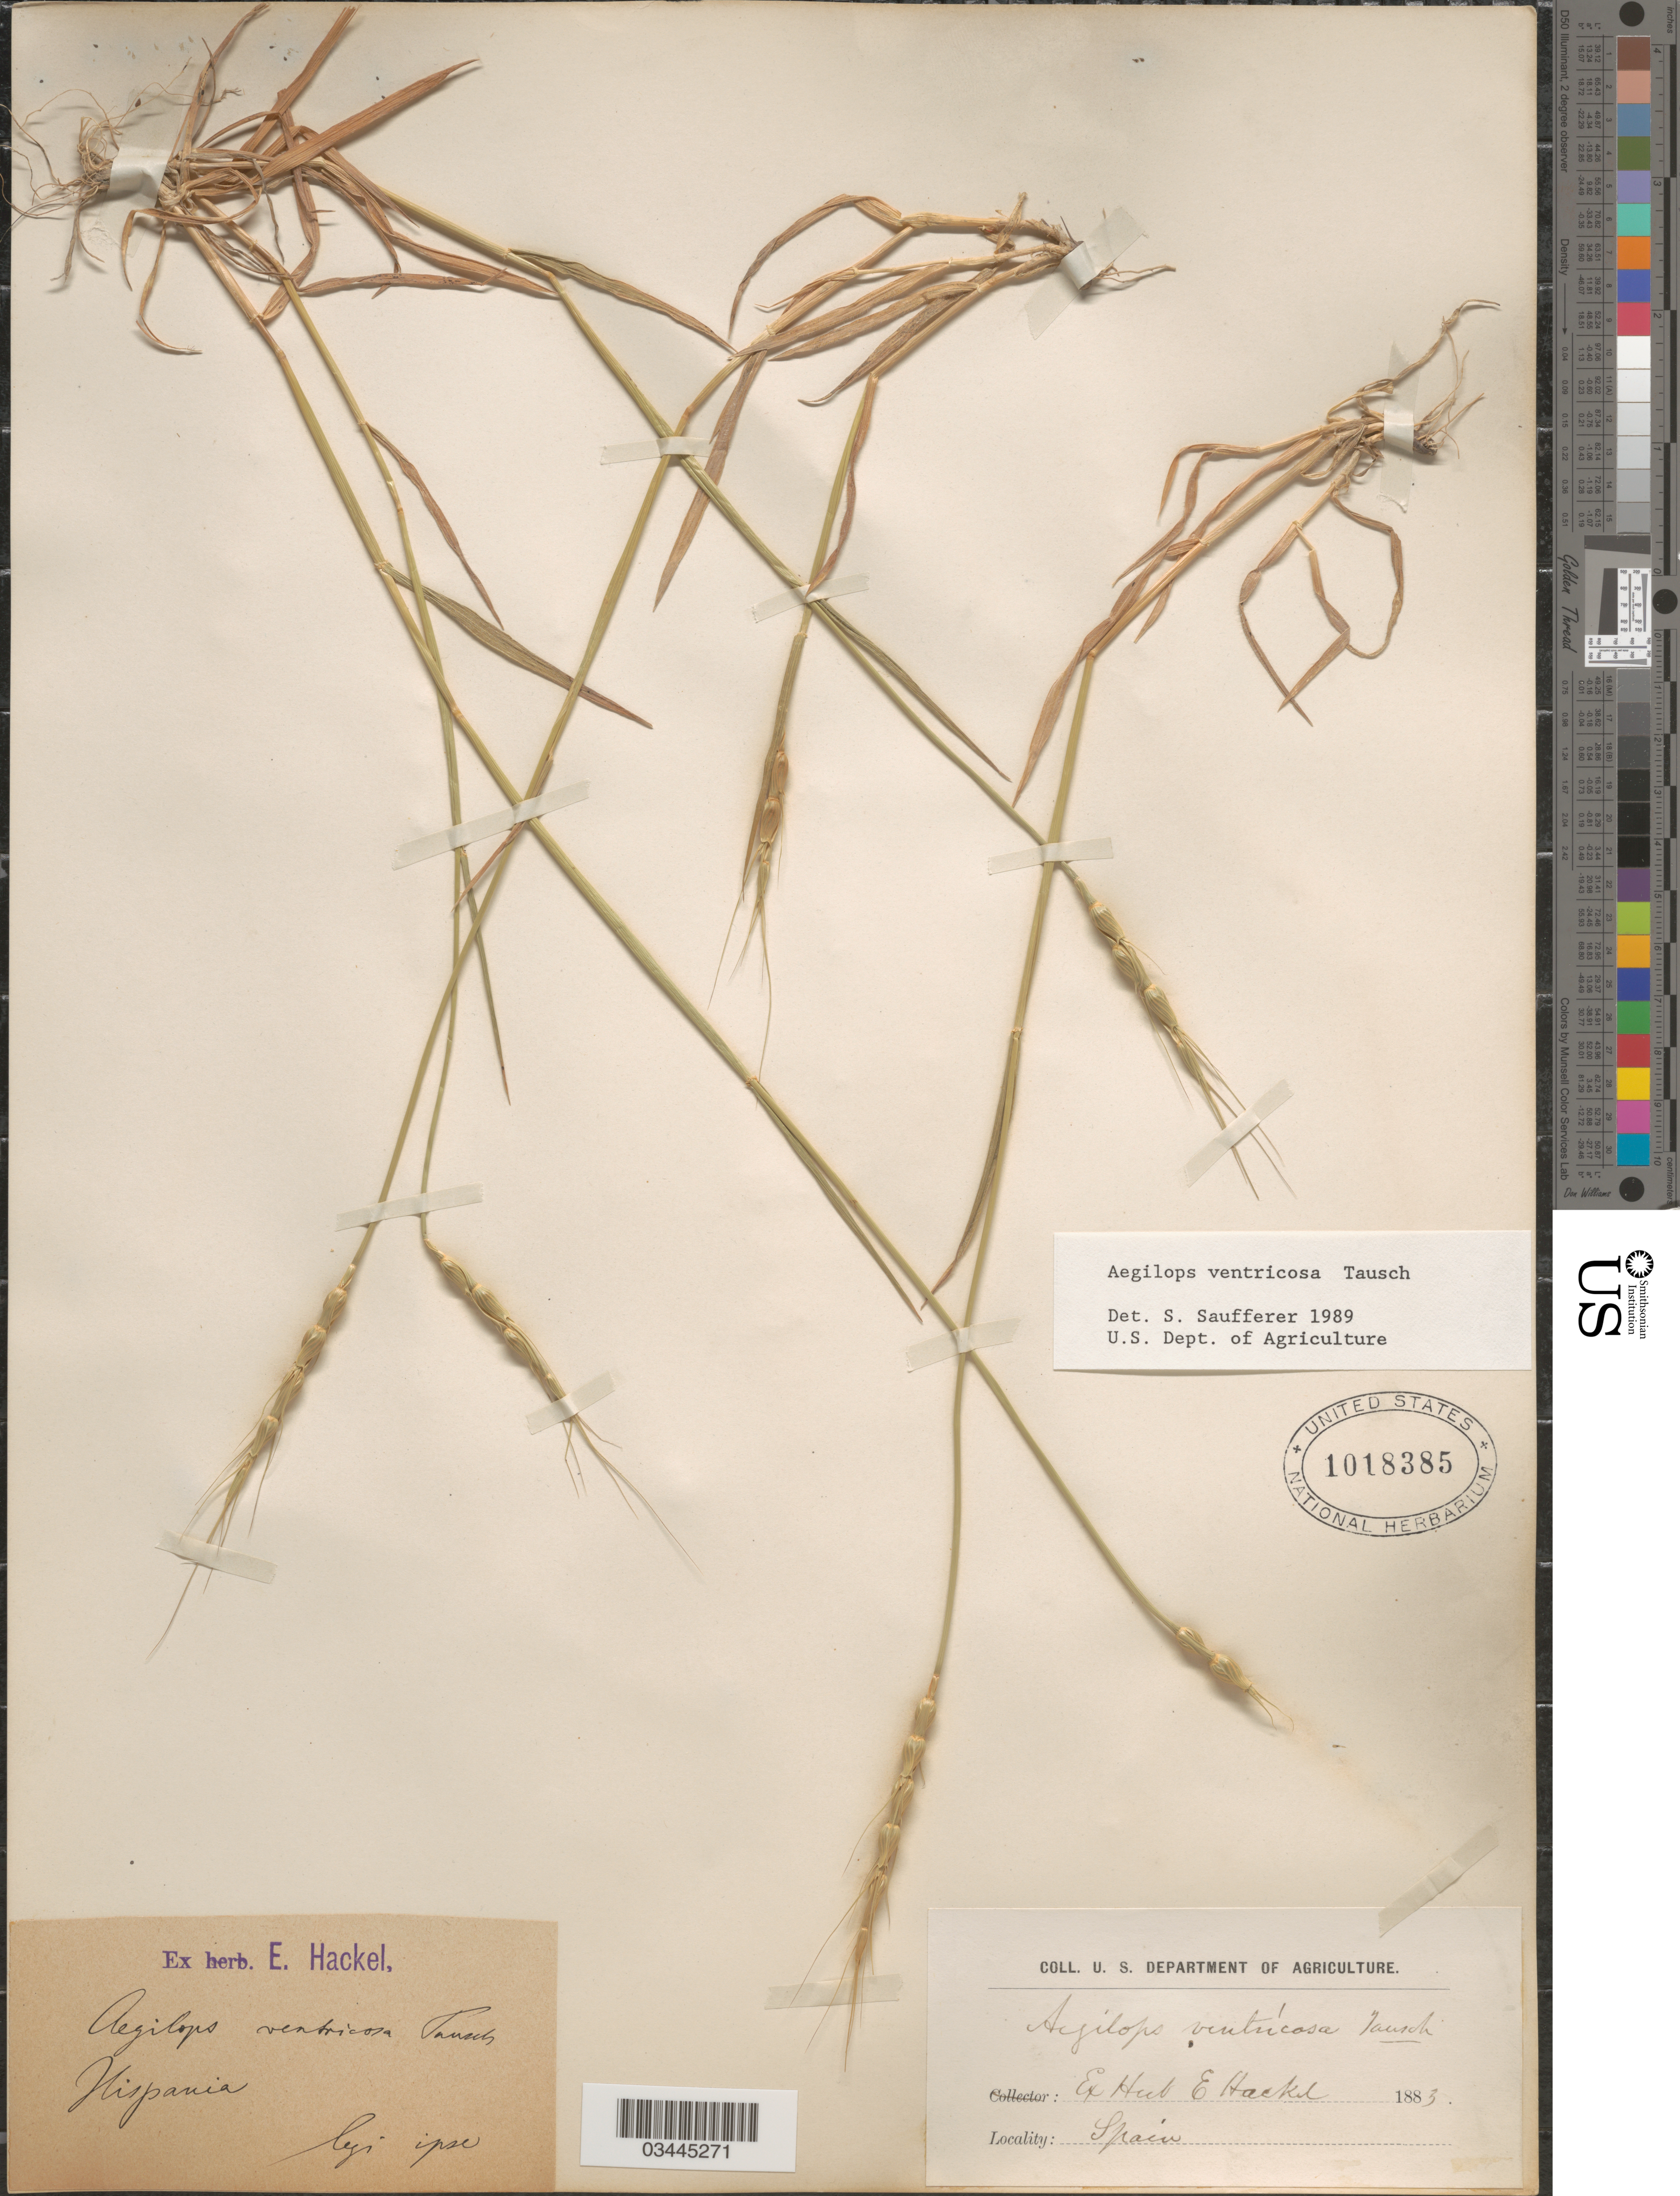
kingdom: Plantae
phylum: Tracheophyta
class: Liliopsida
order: Poales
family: Poaceae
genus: Aegilops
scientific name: Aegilops ventricosa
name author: Tausch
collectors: E. Hackel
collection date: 1883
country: Spain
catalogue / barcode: US 1018385